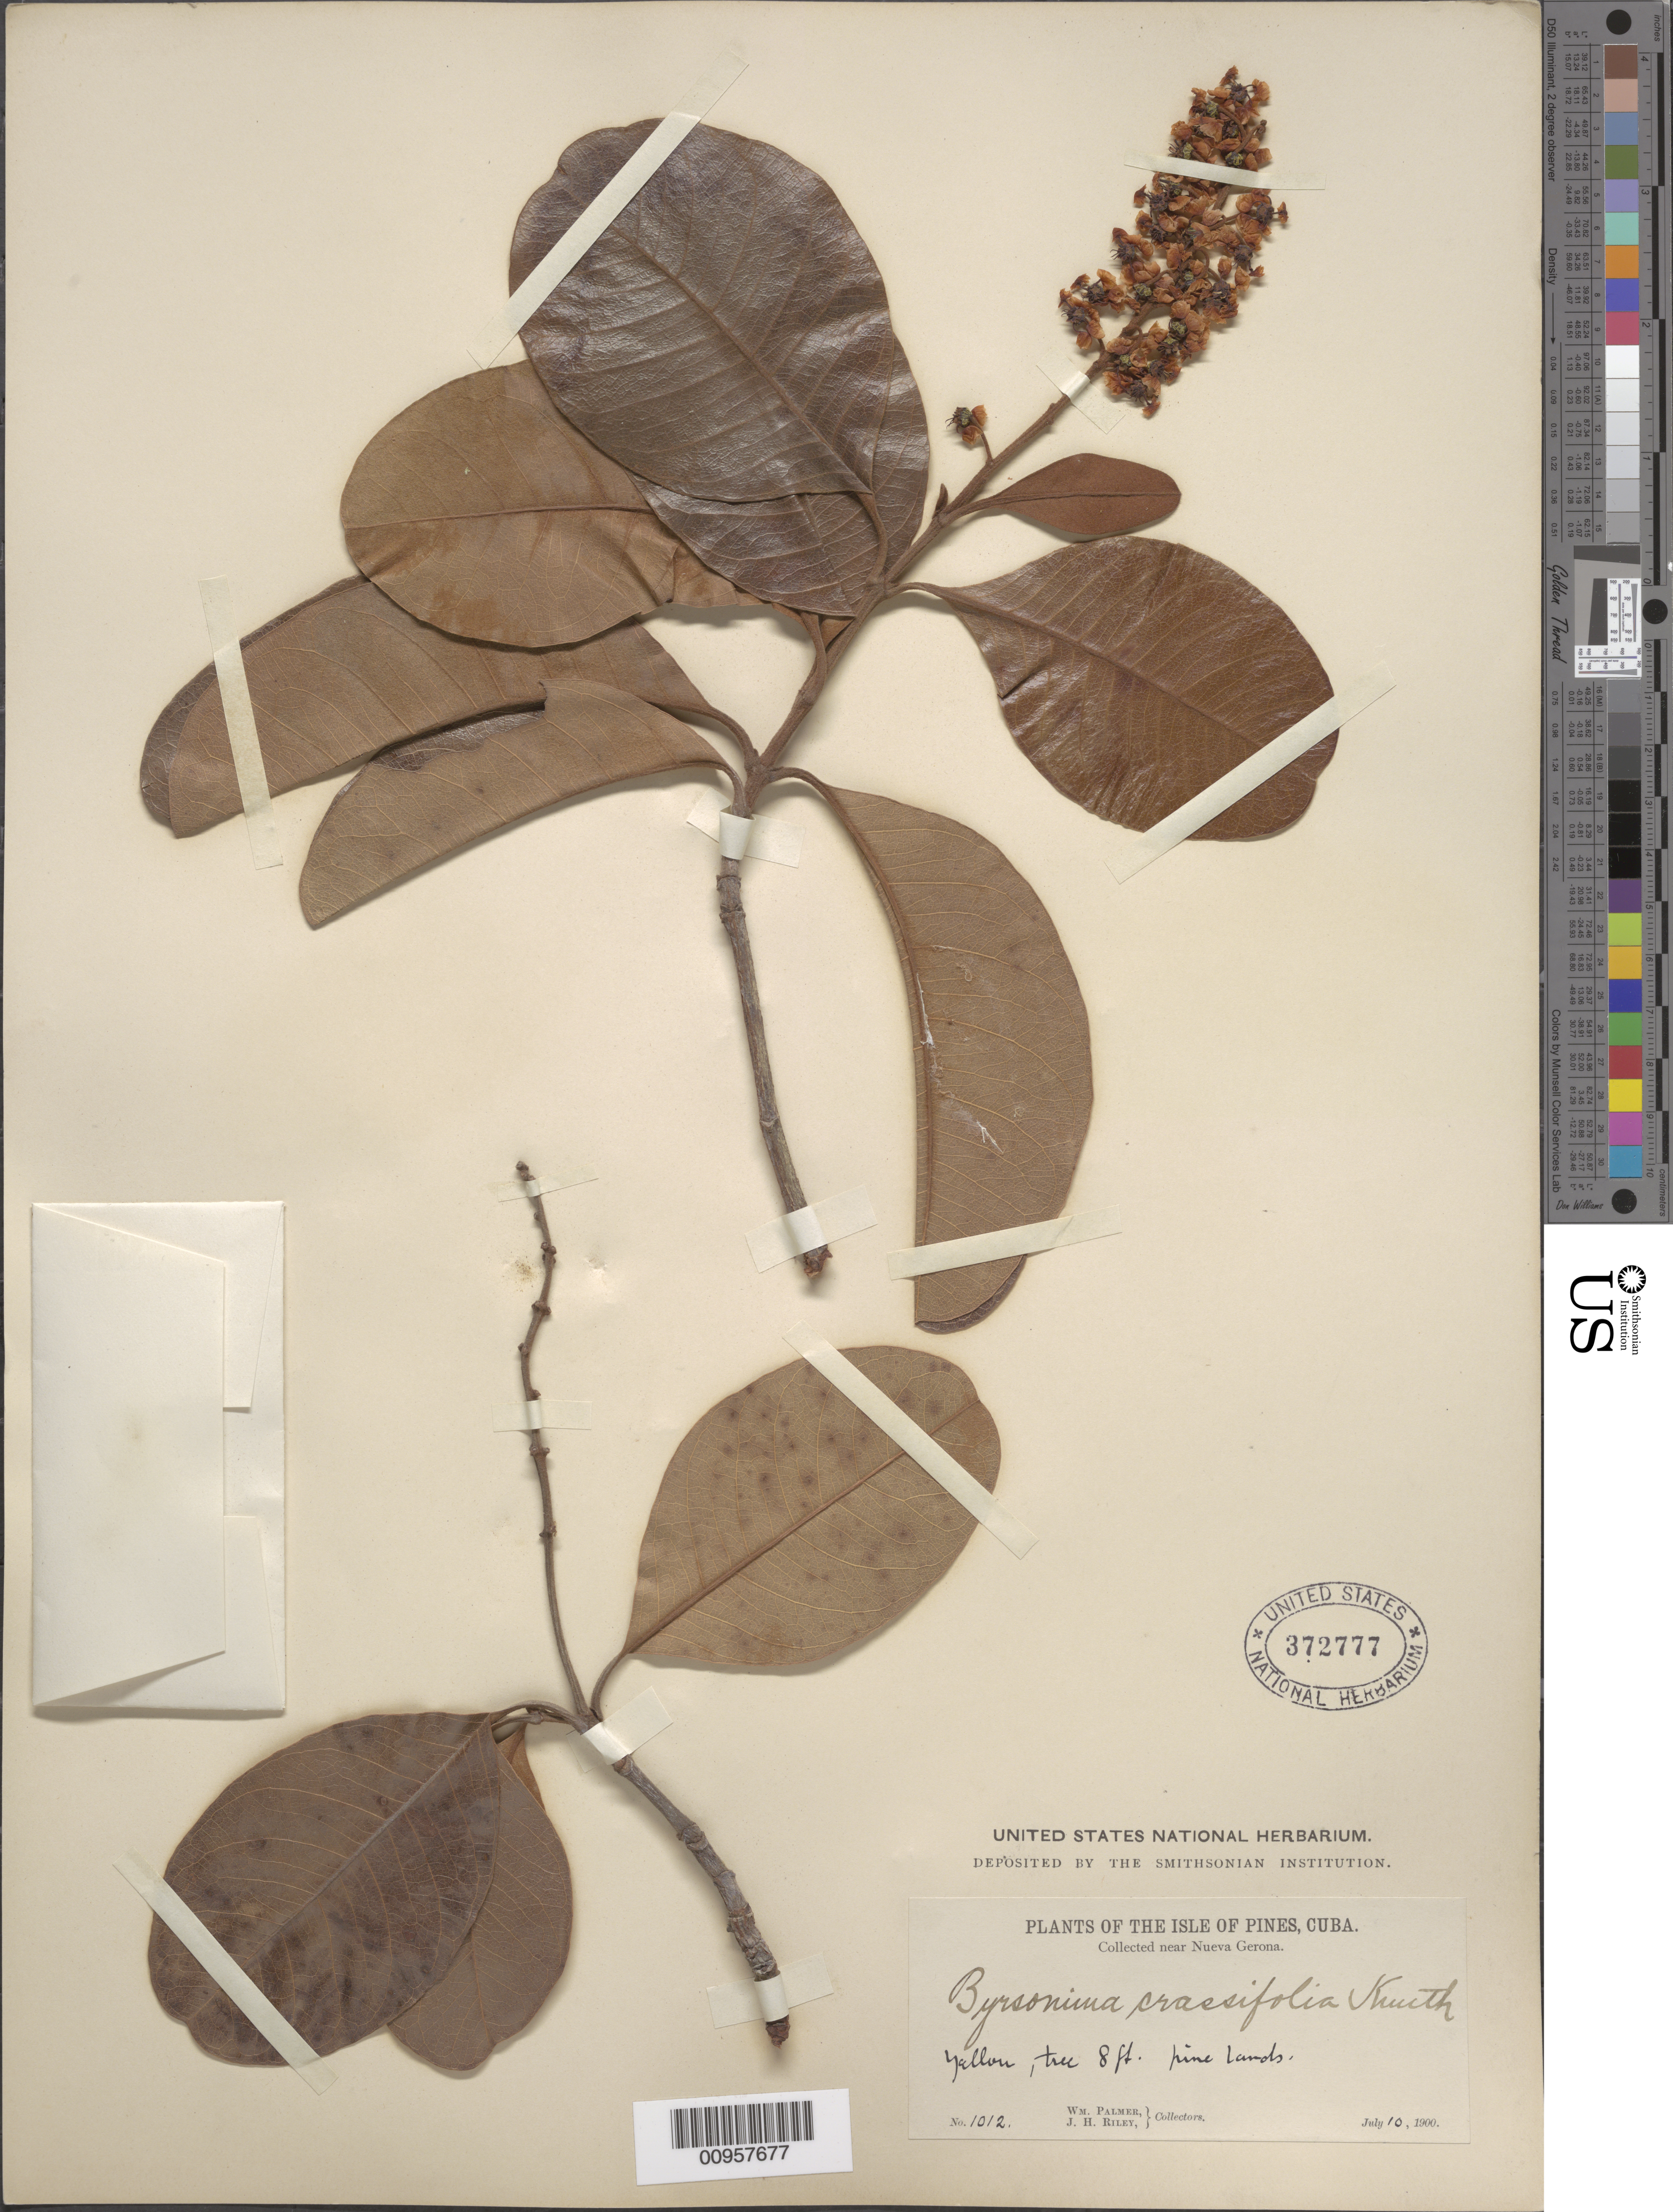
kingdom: Plantae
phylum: Tracheophyta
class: Magnoliopsida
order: Malpighiales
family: Malpighiaceae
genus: Byrsonima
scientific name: Byrsonima crassifolia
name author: (L.) Kunth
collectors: W. Palmer & J. H. Riley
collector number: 1012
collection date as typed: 10 Jul 1900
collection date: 1900-07-10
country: Cuba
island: Isla de la Juventud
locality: Isle of Pines, Near Nueva Gerona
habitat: Pinelands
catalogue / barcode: US 372777